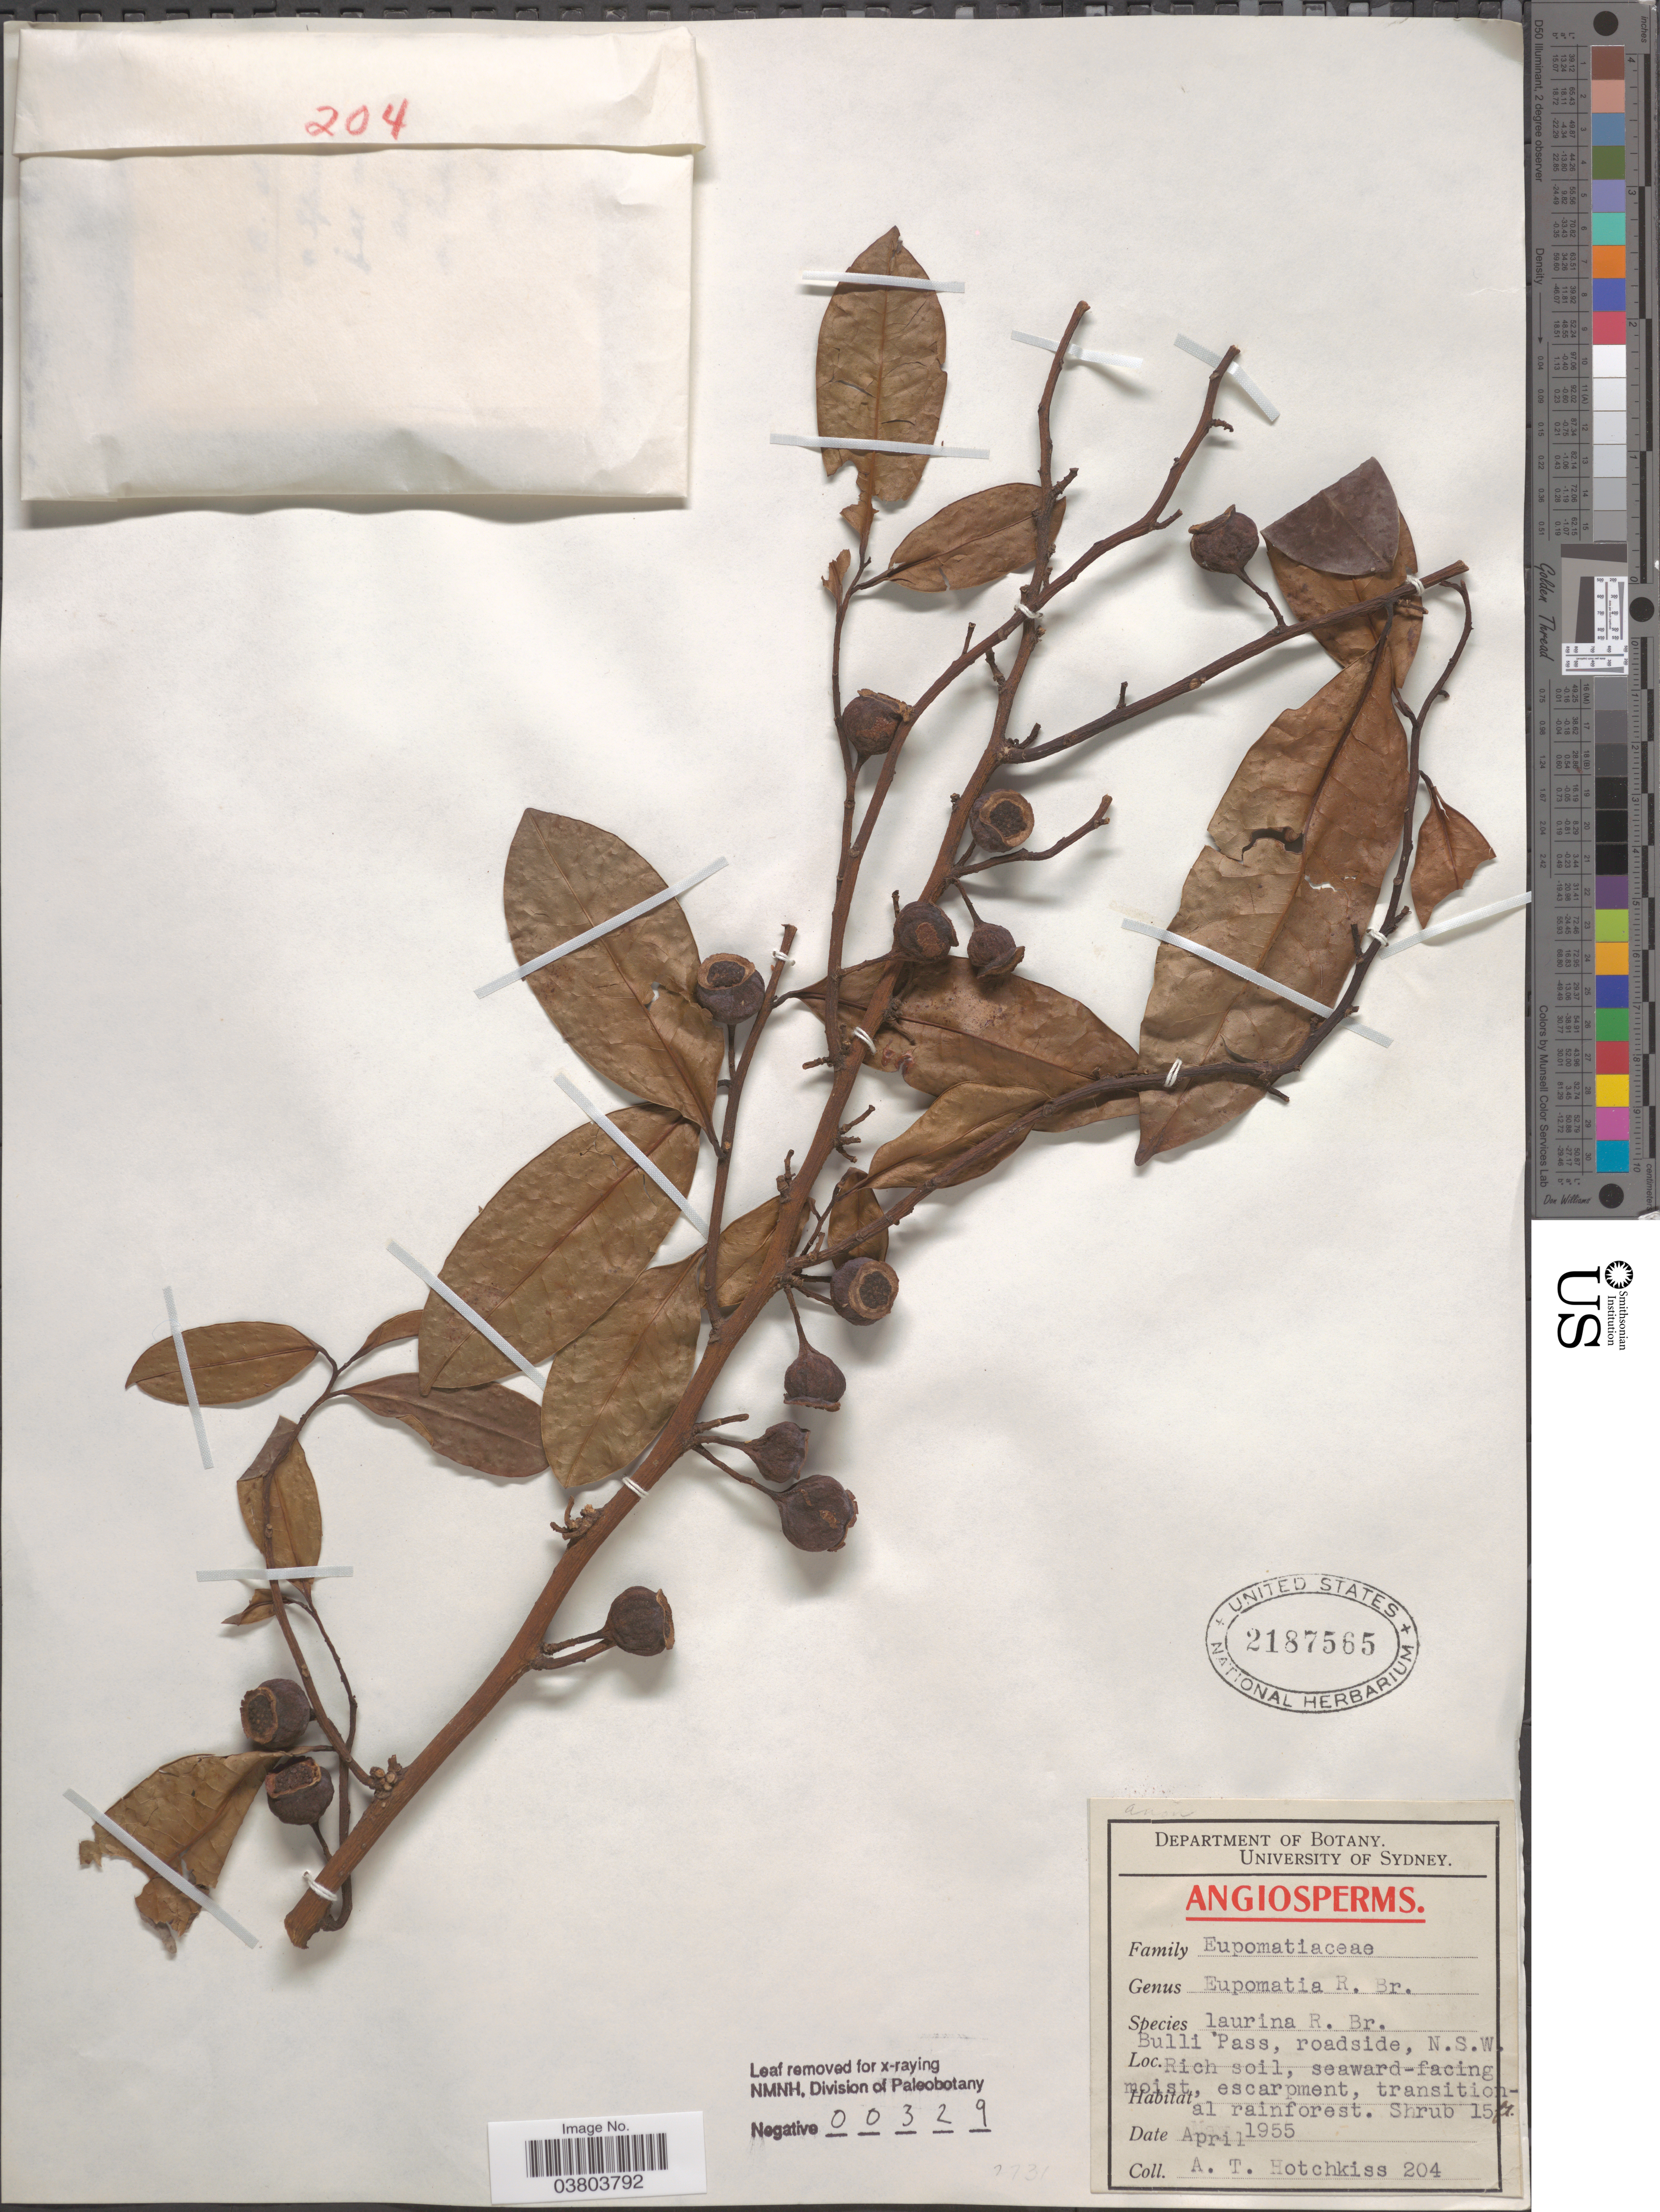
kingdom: Plantae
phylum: Tracheophyta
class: Magnoliopsida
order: Magnoliales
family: Eupomatiaceae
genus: Eupomatia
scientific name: Eupomatia laurina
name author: R. Br.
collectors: A. Hotchkiss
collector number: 204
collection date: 1955-04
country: Australia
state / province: New South Wales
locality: Bulli Pass, roadside. Seaward-facing.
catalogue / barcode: US 2187565